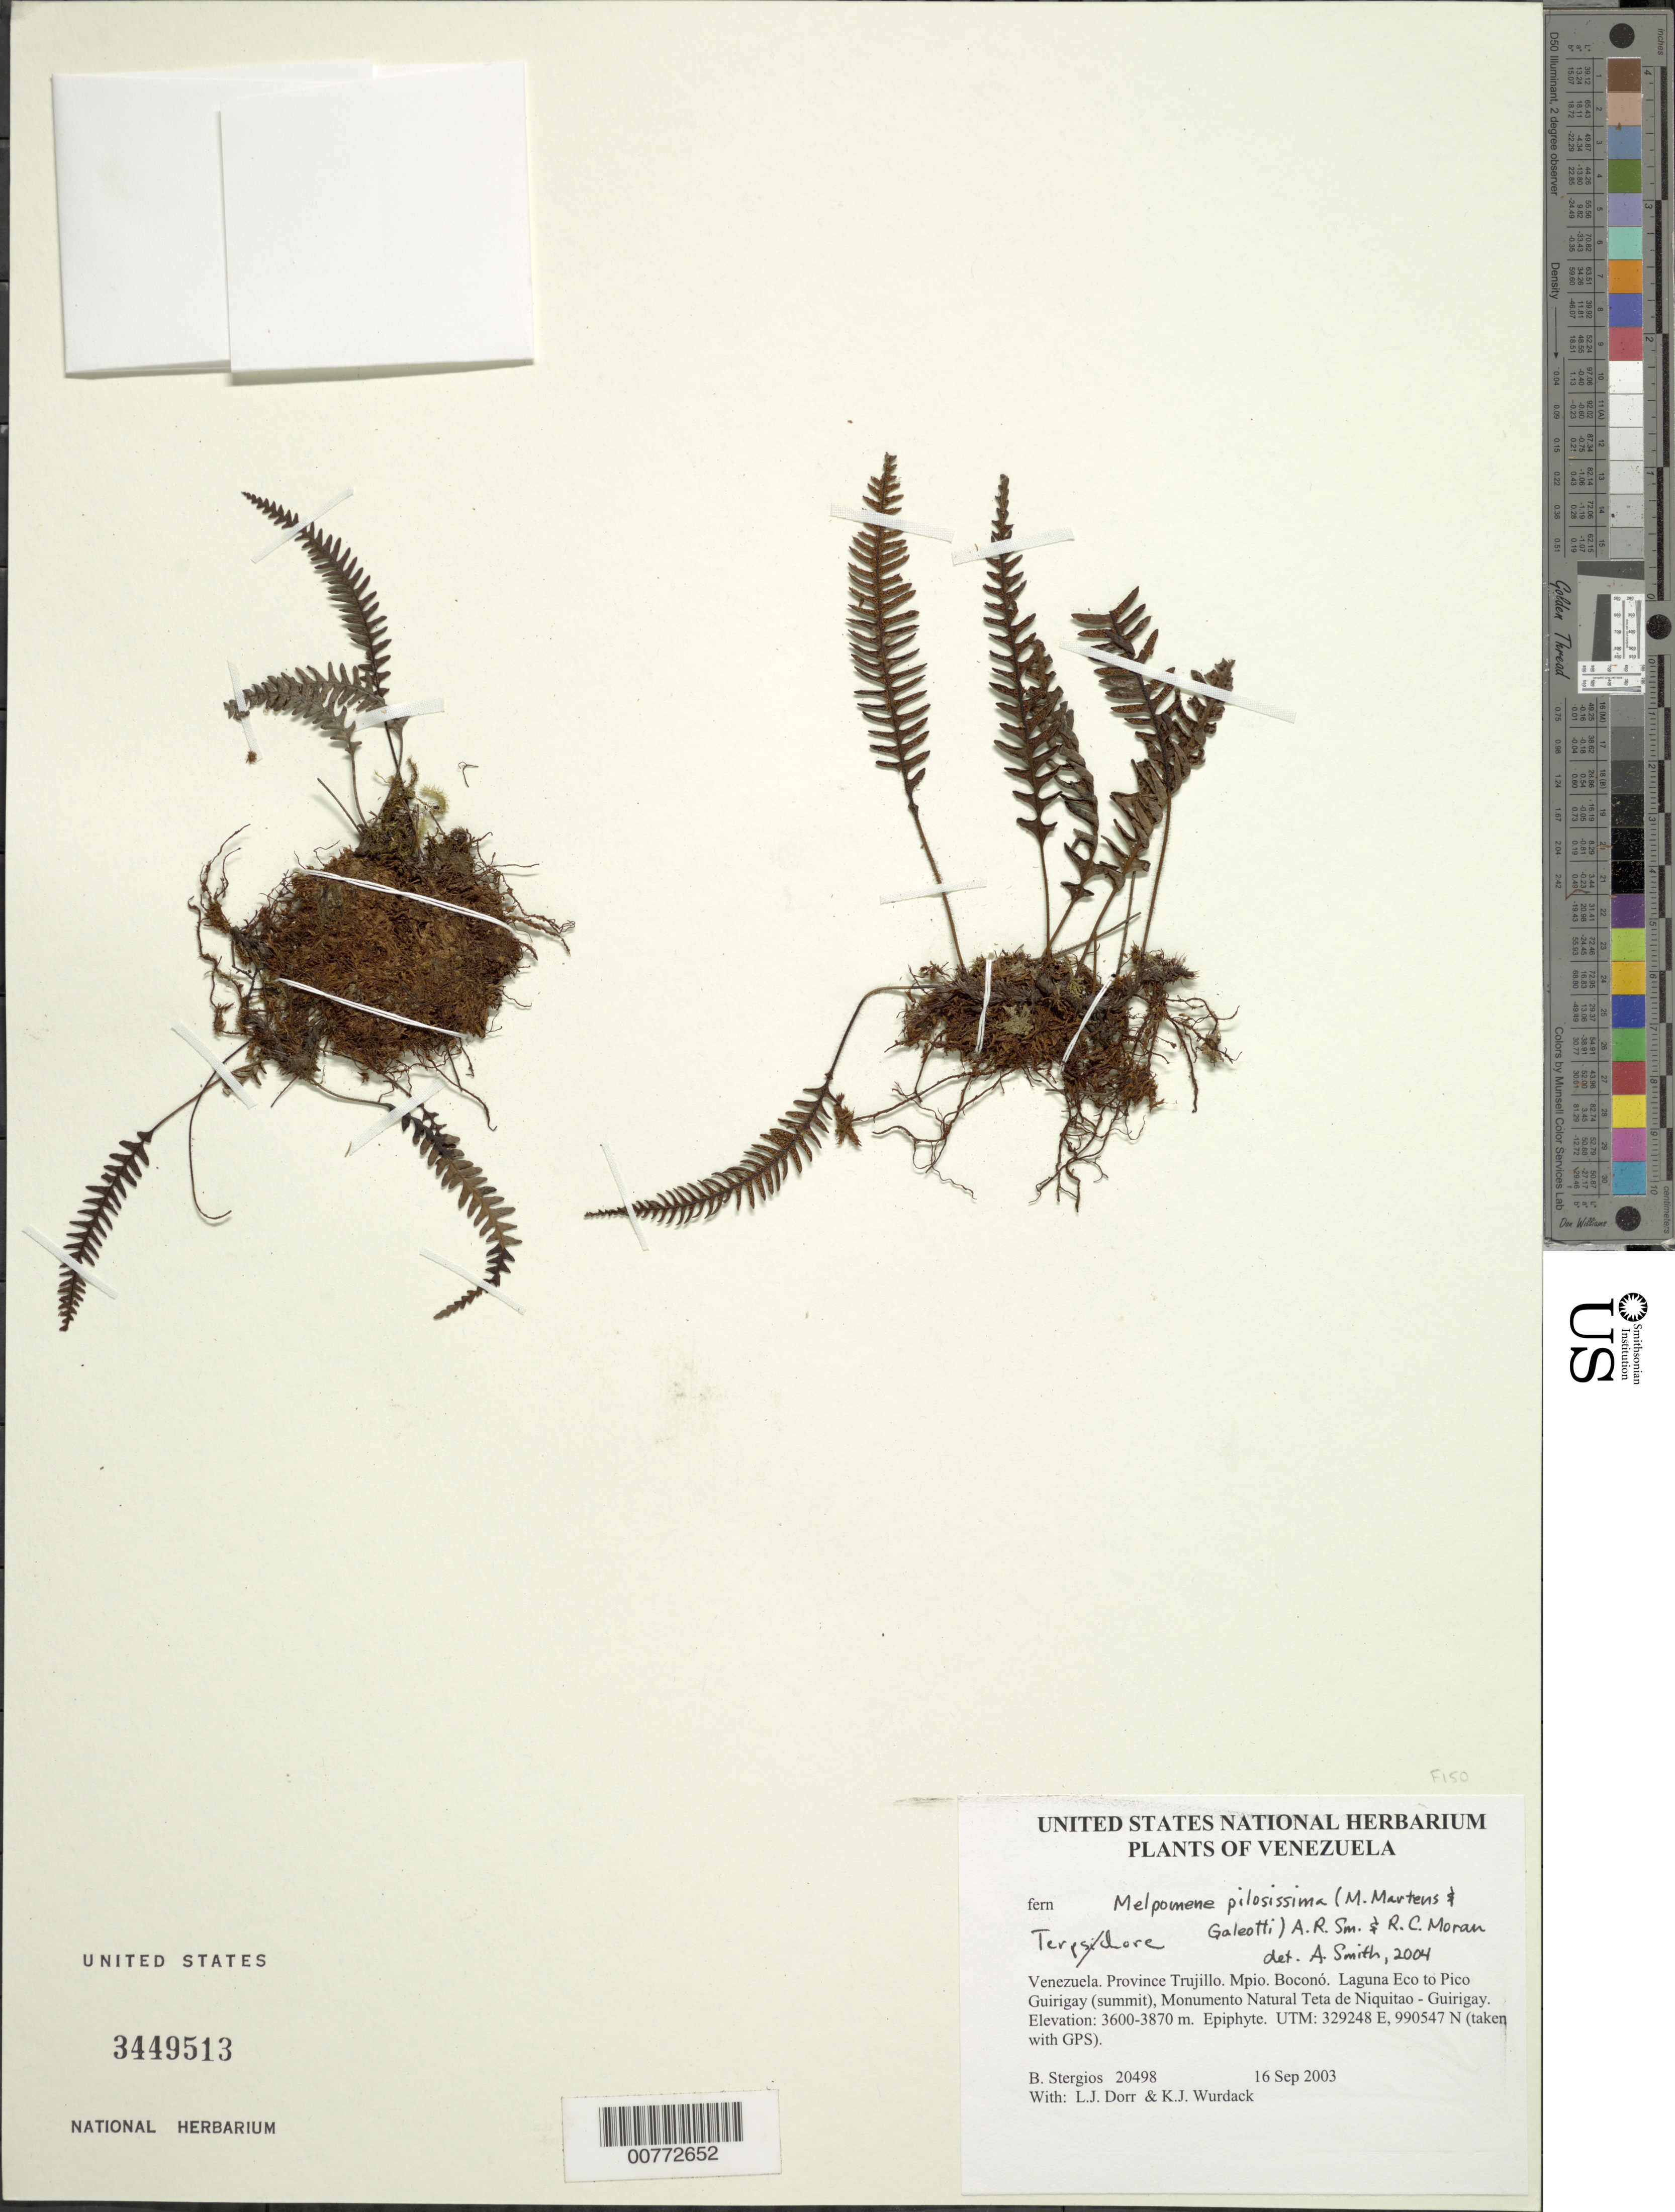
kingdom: Plantae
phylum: Tracheophyta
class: Polypodiopsida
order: Polypodiales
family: Polypodiaceae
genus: Melpomene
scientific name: Melpomene pilosissima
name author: (M. Martens & Galeotti) A.R. Sm. & R.C. Moran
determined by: Smith, Alan R., (UC)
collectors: B. G. Stergios, L. J. Dorr & K. Wurdack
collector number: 20498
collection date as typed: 16 Sep 2003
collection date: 2003-09-16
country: Venezuela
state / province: Trujillo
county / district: Boconó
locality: Laguna Eco to Pico Guirigay (summit), Monumento Natural Teta de Niquitao - Guirigay.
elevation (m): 3600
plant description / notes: PORT, US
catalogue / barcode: US 3449513